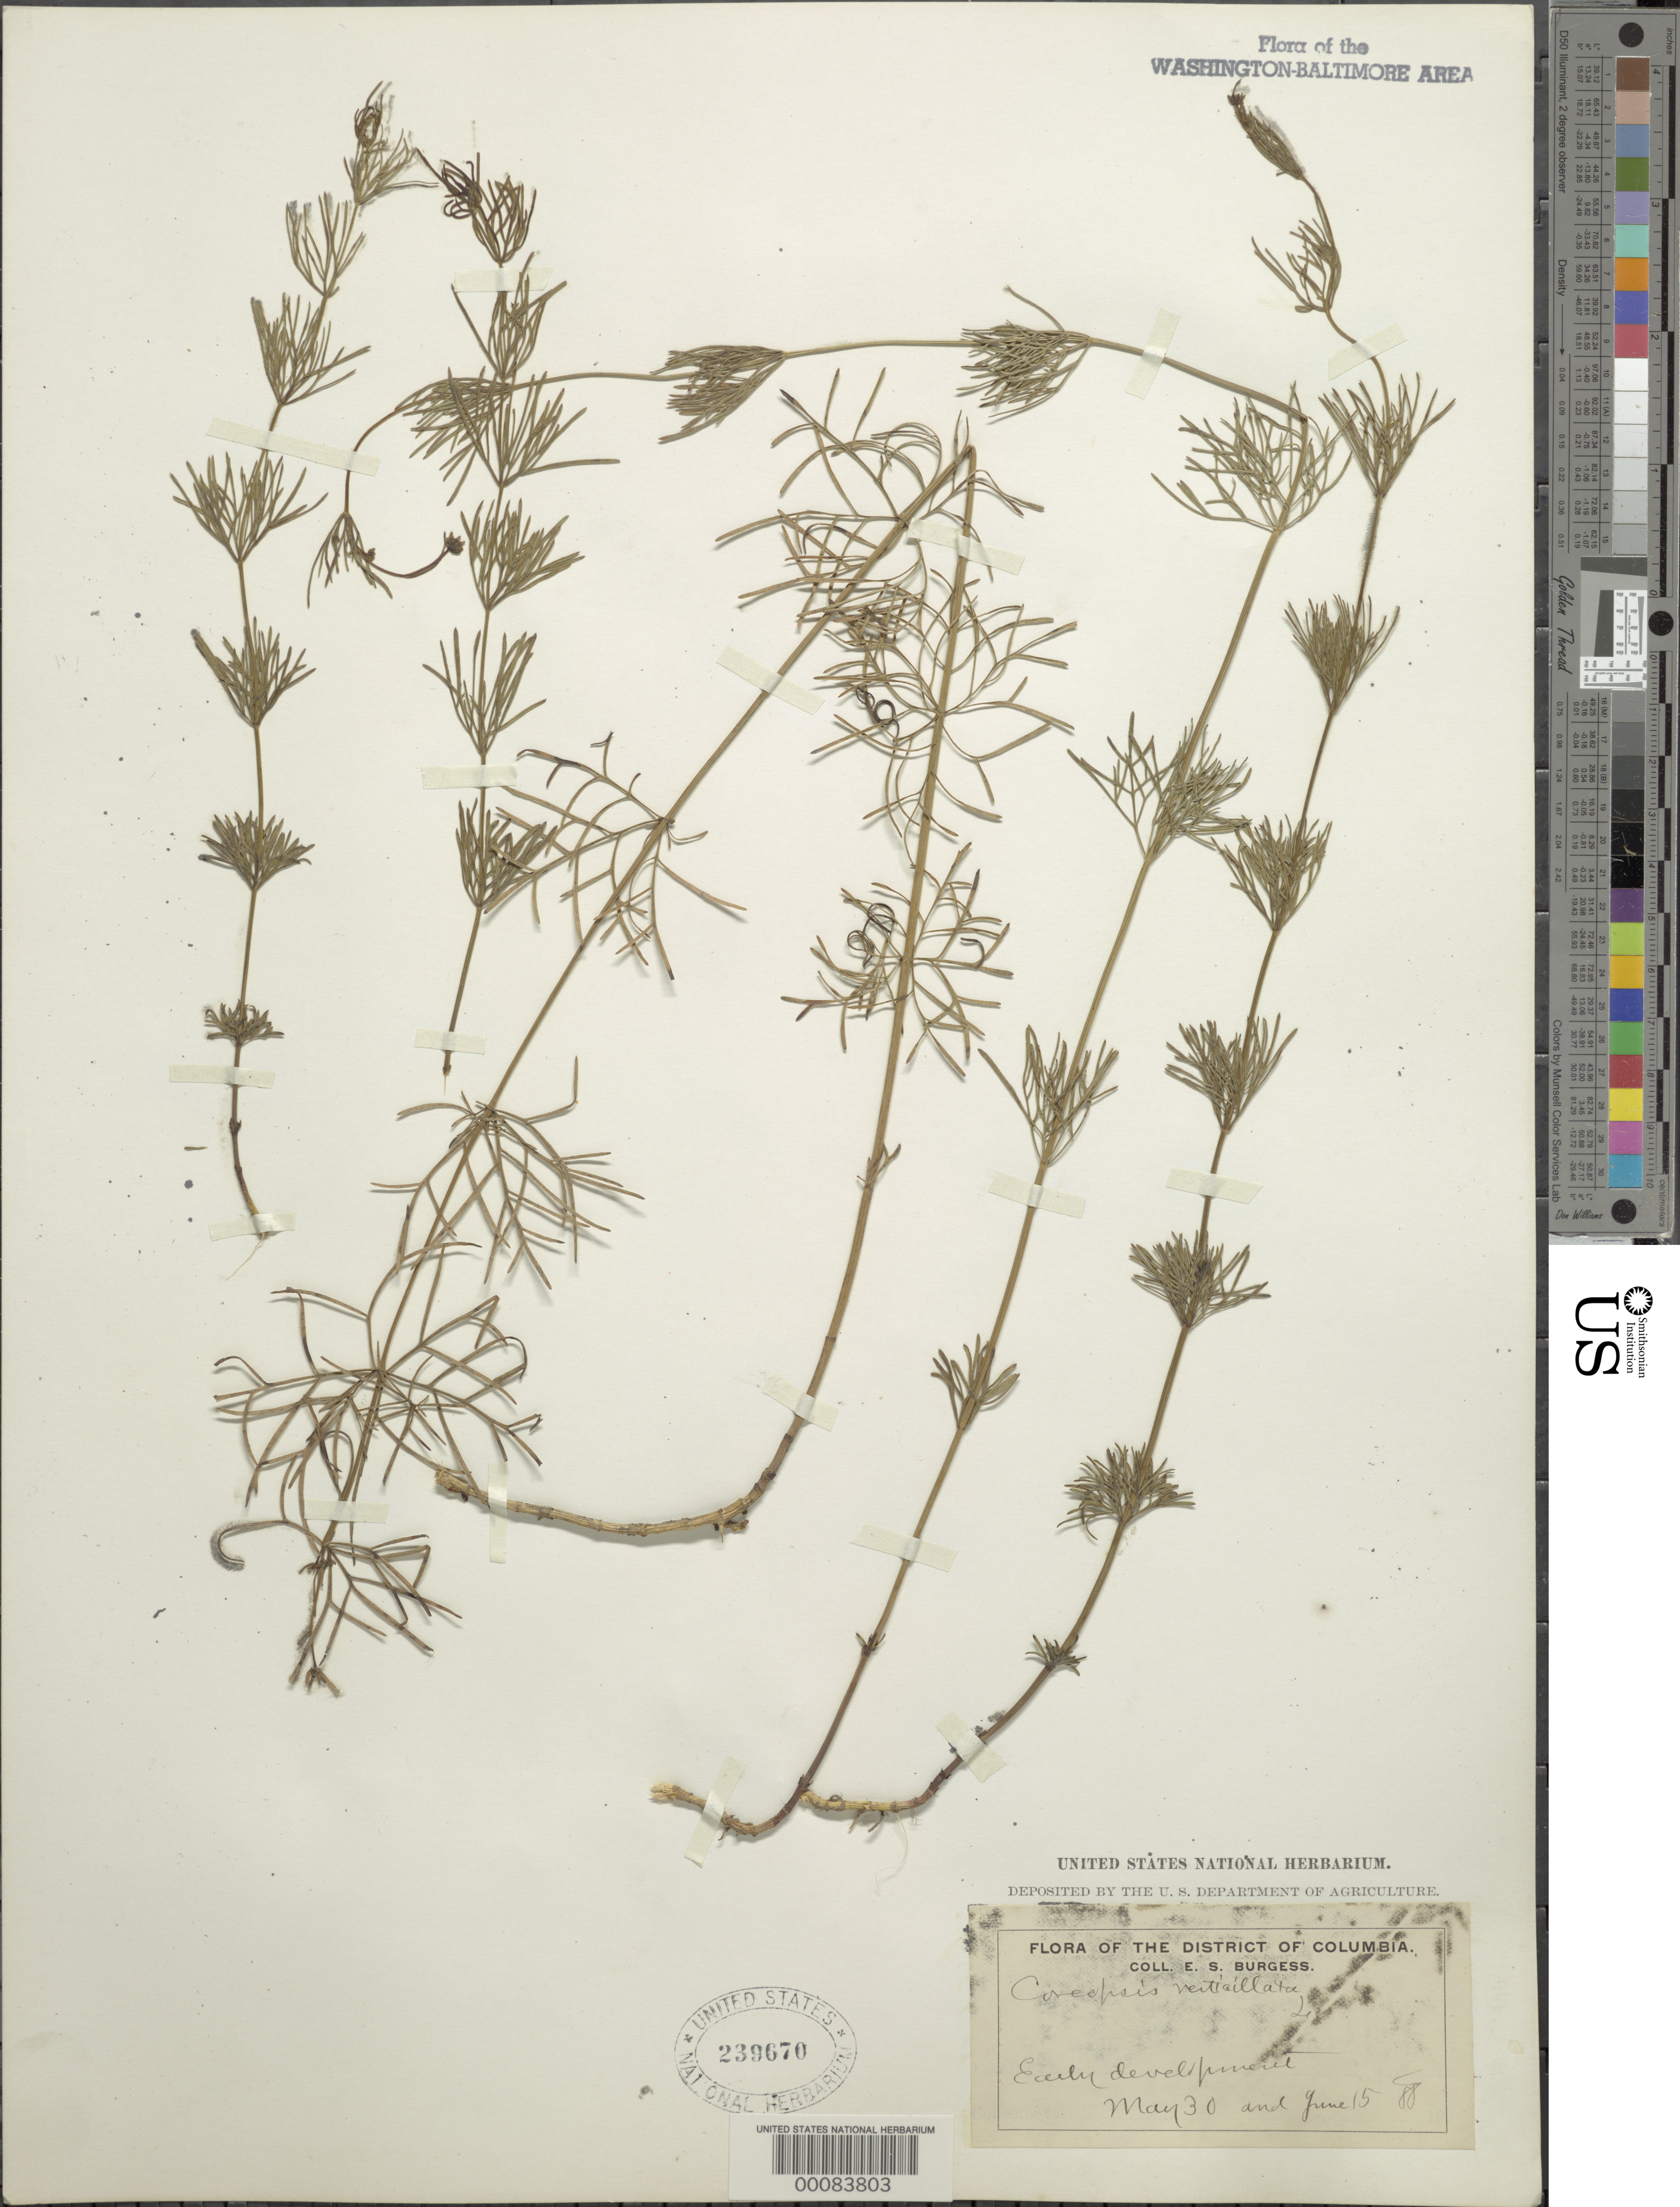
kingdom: Plantae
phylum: Tracheophyta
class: Magnoliopsida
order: Asterales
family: Asteraceae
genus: Coreopsis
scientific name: Coreopsis verticillata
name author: L.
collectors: E. Burgess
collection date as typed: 30 May 1888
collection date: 1888-05-30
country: United States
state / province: District of Columbia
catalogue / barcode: US 239670